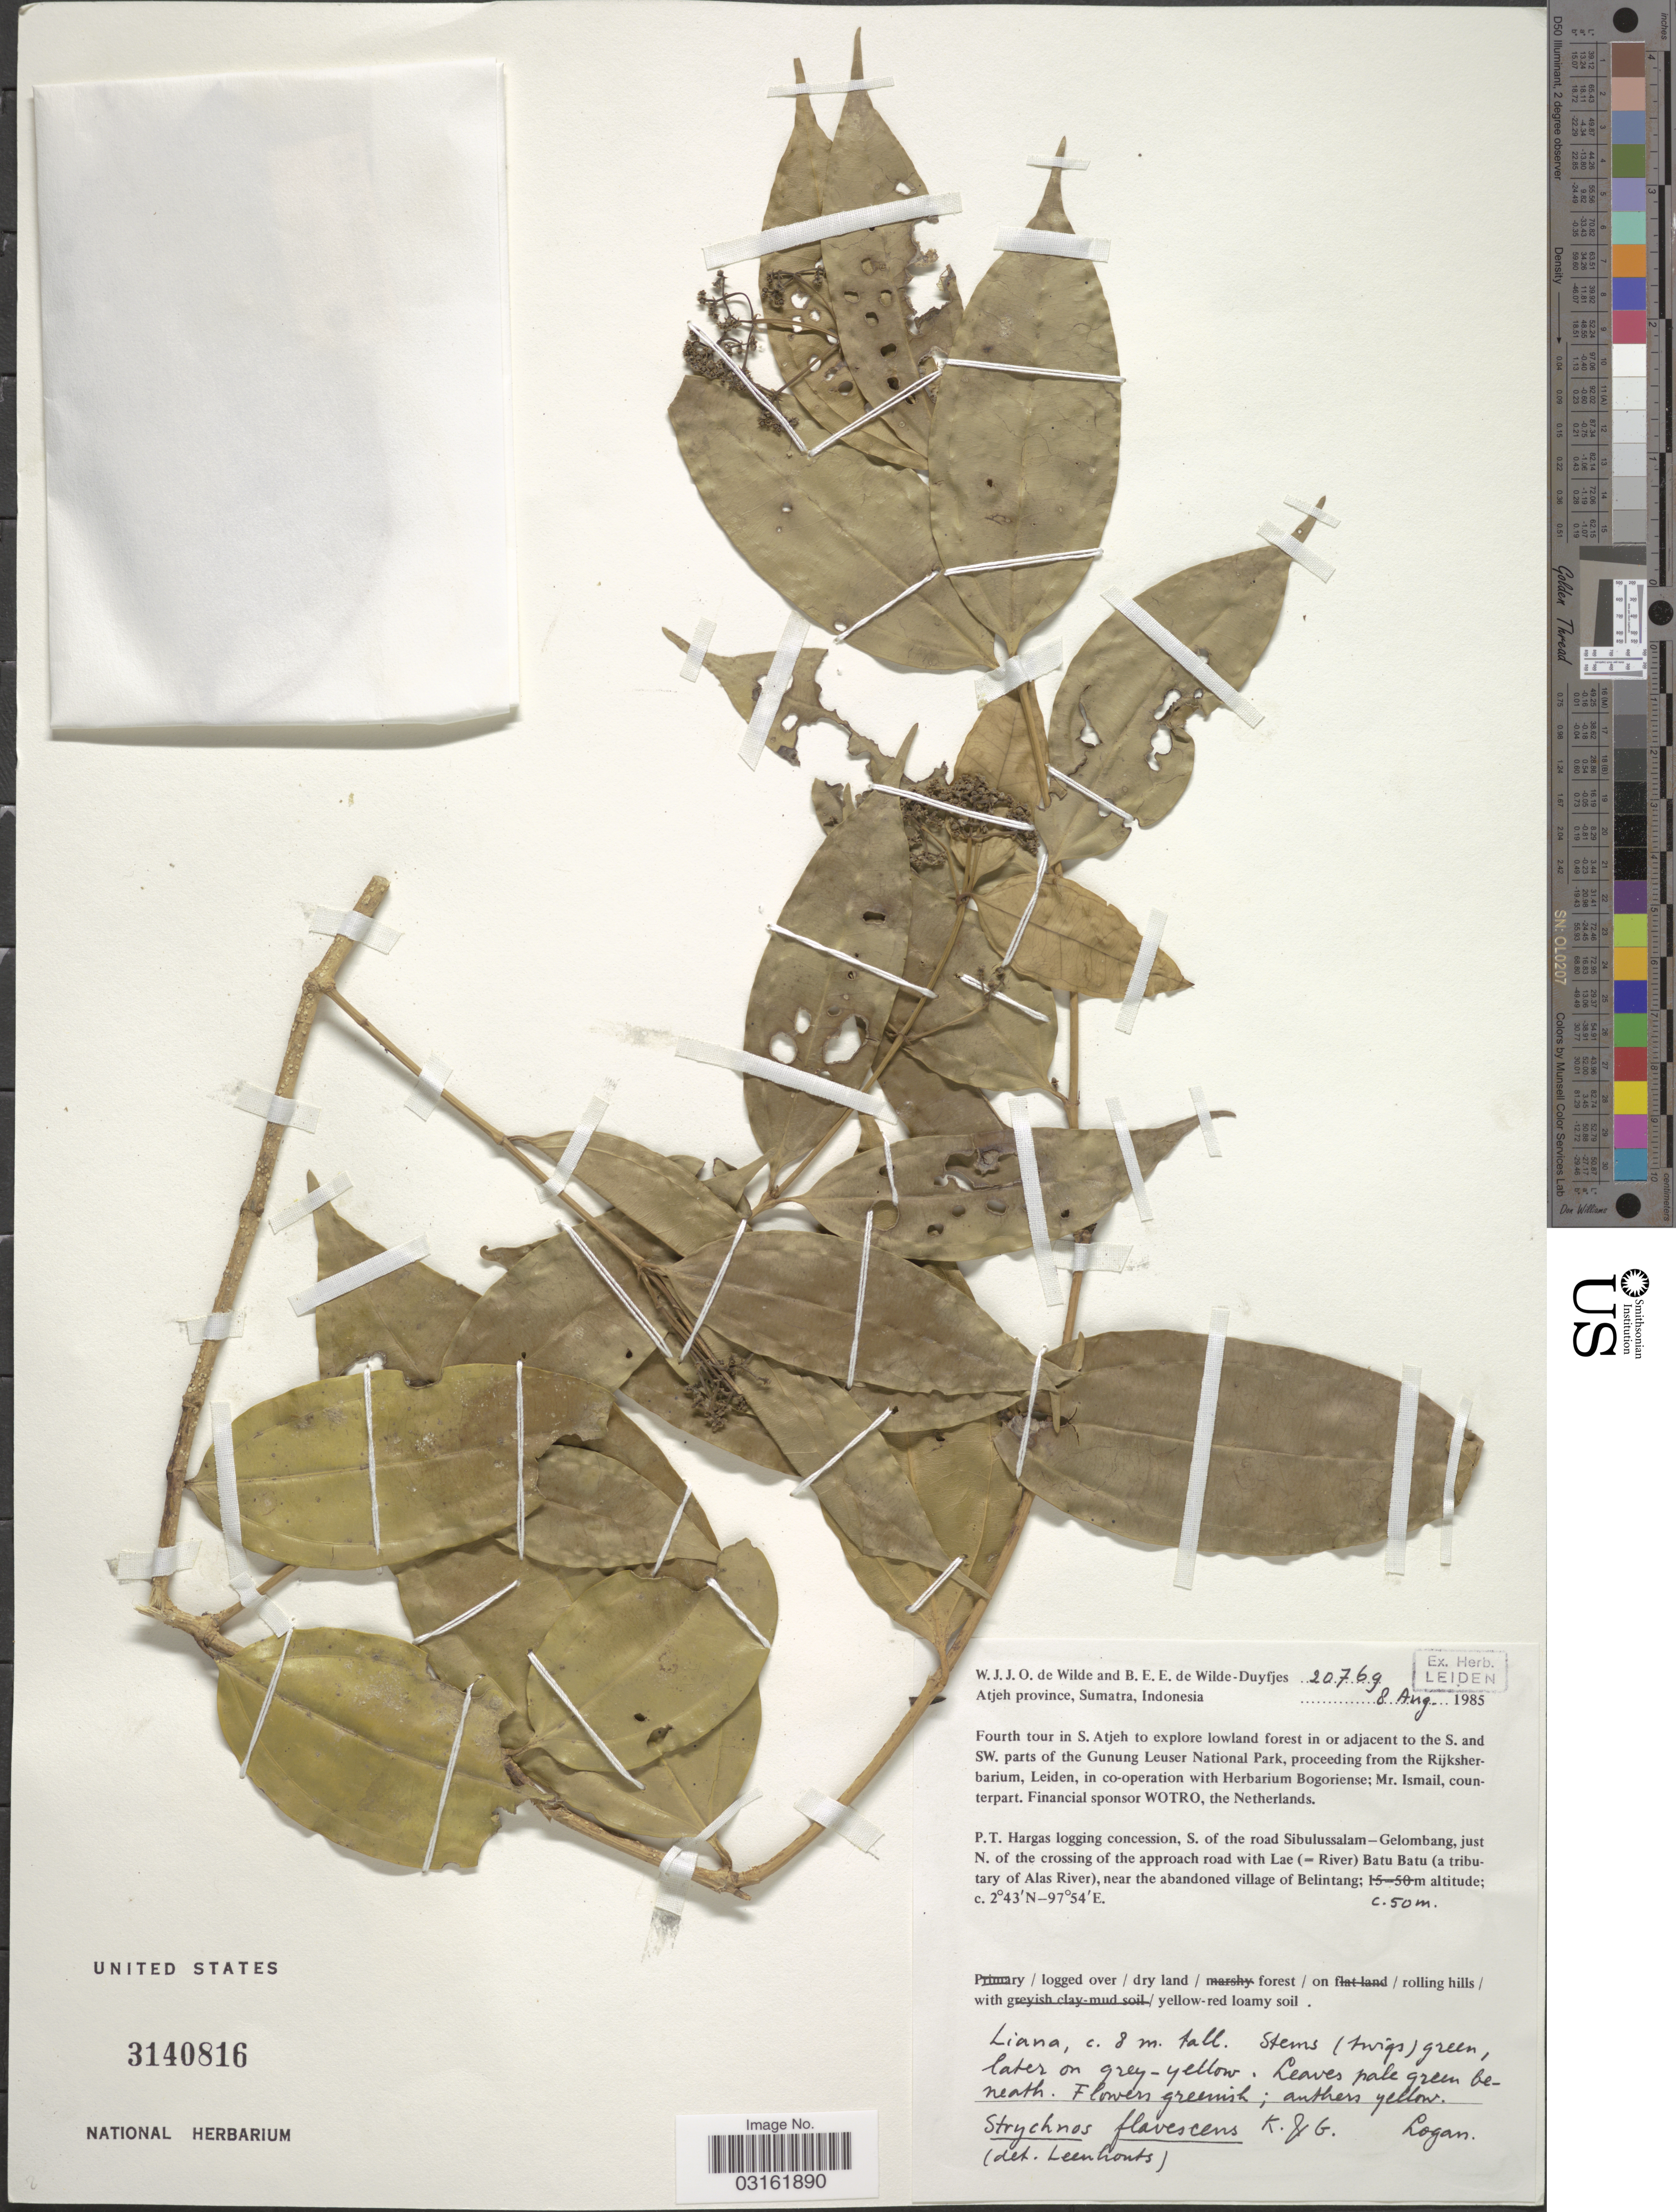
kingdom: Plantae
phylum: Tracheophyta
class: Magnoliopsida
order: Gentianales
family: Loganiaceae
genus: Strychnos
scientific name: Strychnos sp.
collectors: W. J. de Wilde & B. E. de Wilde-Duyfjes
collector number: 20769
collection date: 1985-08-08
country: Indonesia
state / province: Sumatra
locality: In S. Atjeh to explore lowland forest in adjacent to the S. and SW. parts of the Gunung Leuser National Park. P. T. Hargas logging concession, S. of the road Sibulussalam-Gelombang, just N. of the crossing of the approach road with Lae (=River) Batu Batu (a tributary of Alas River), near the abandoned village of Belintang.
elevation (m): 50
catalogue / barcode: US 3140816